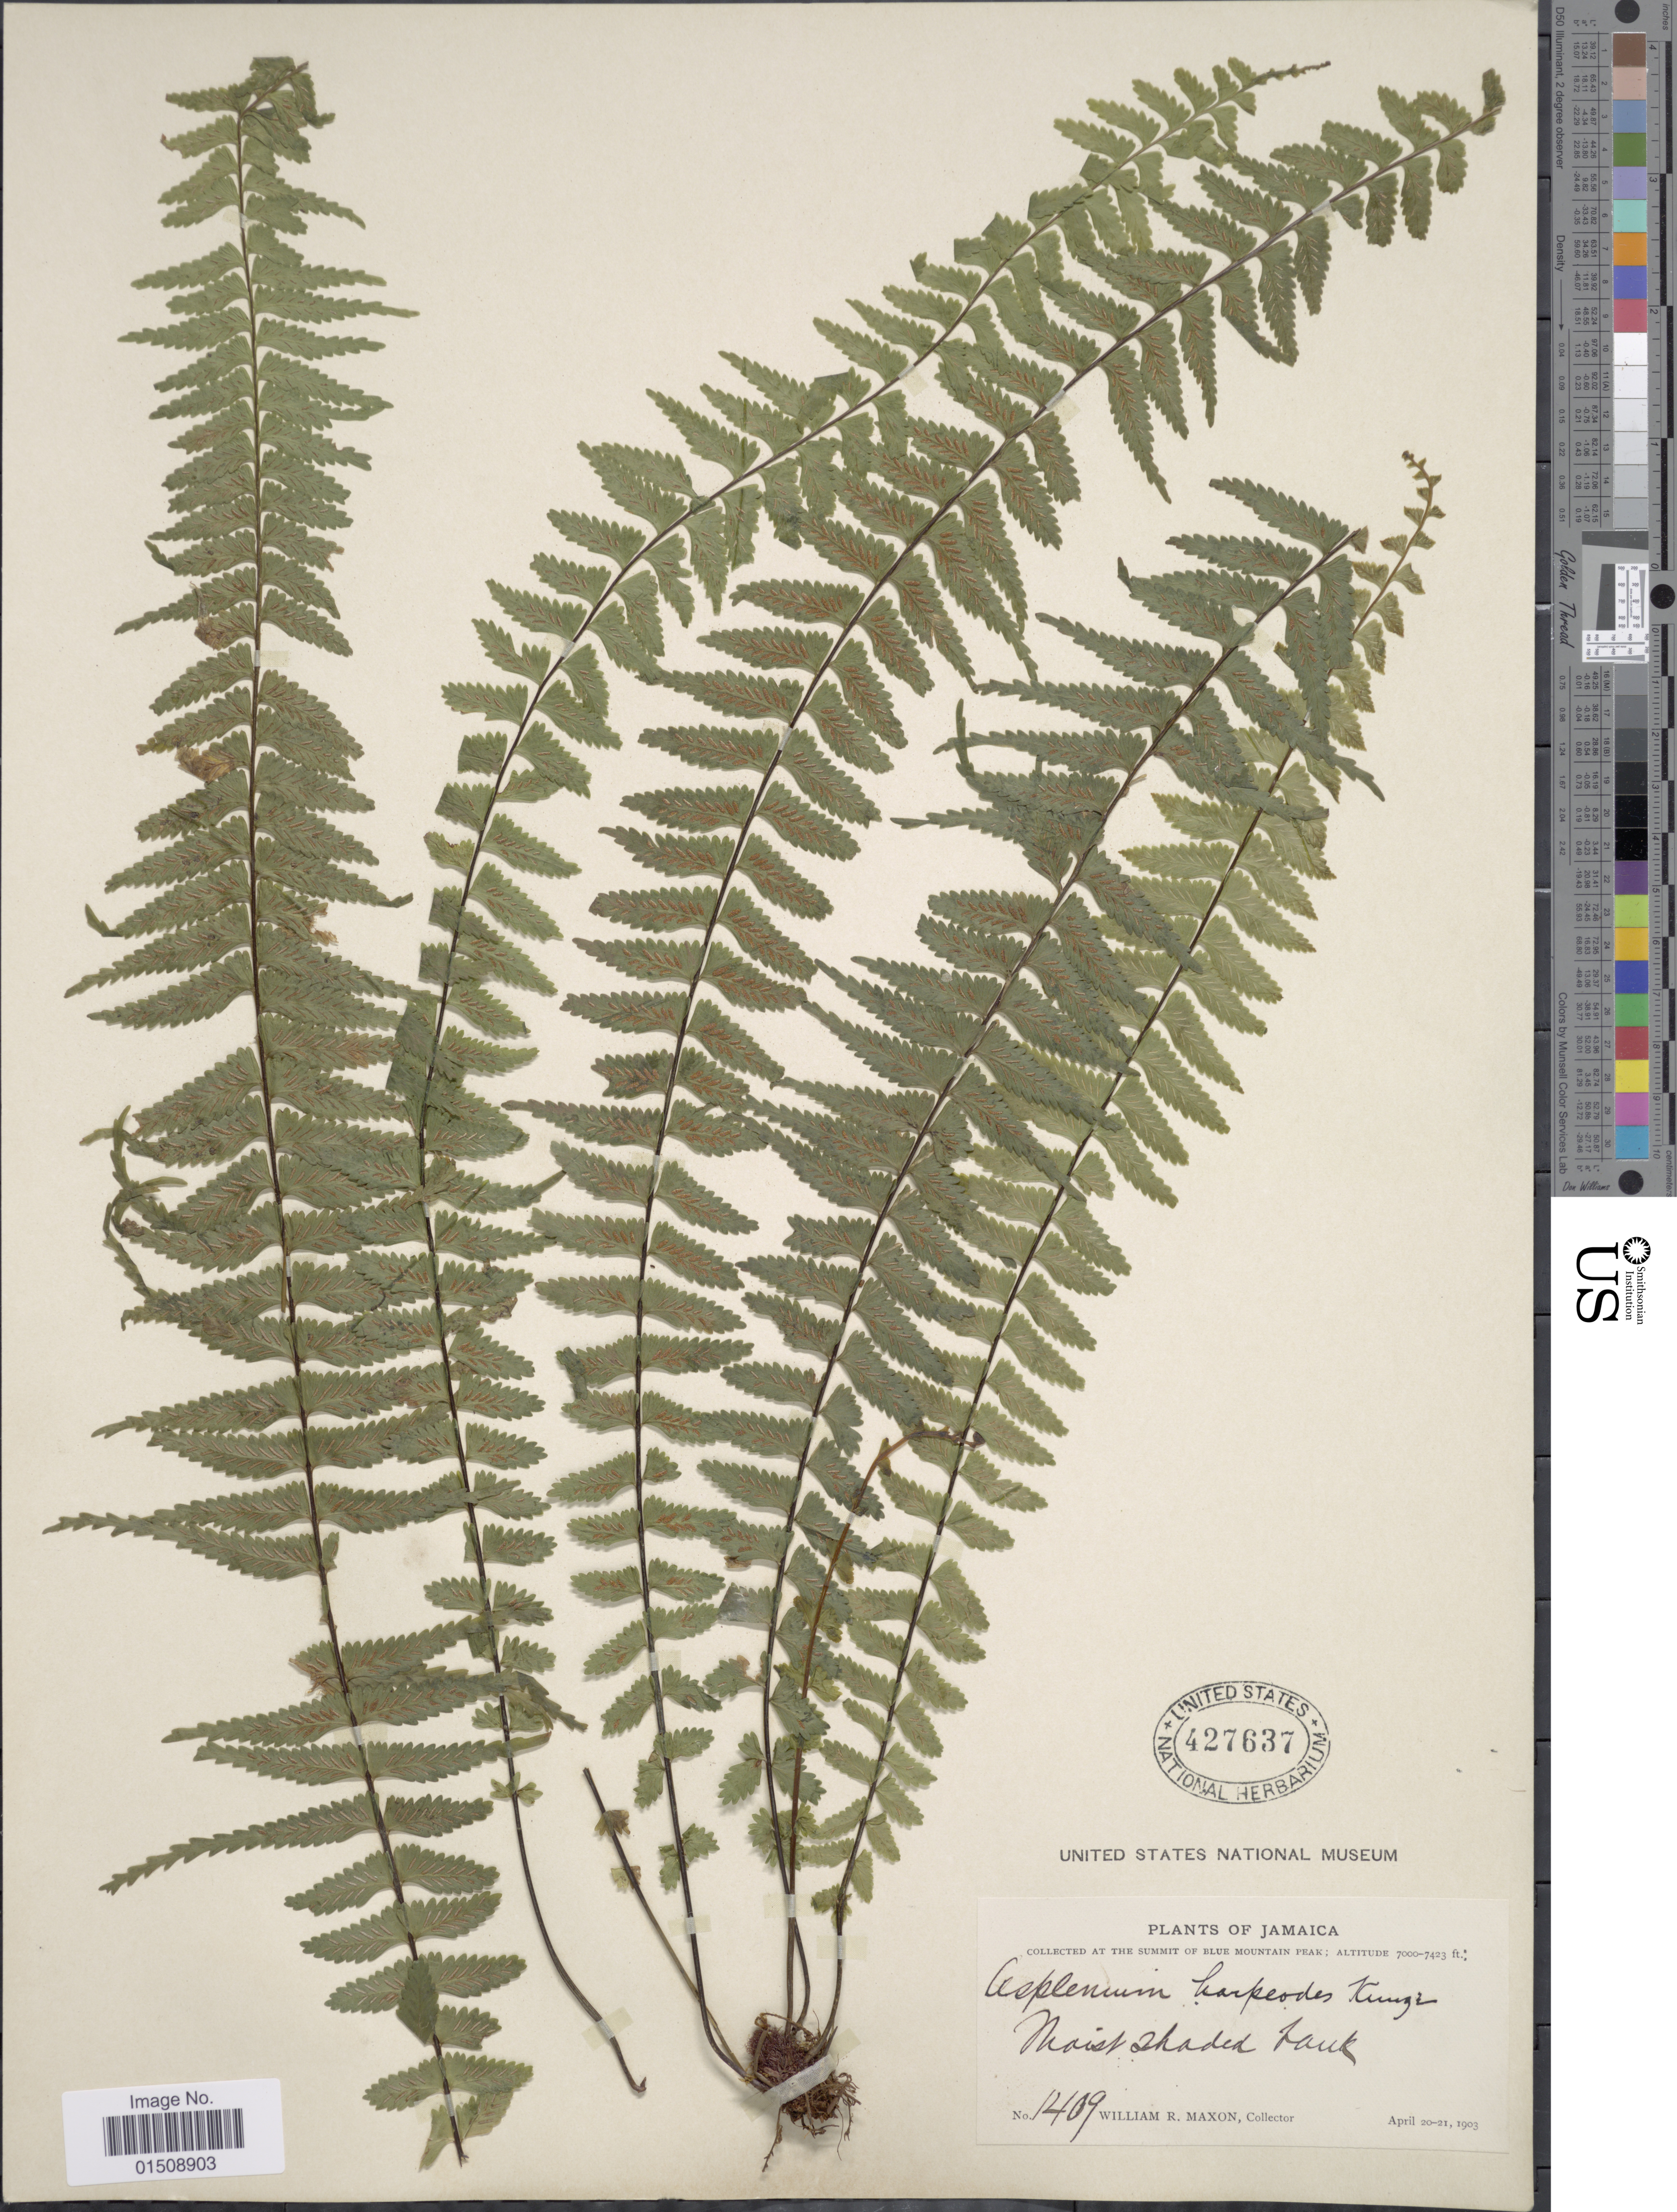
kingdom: Plantae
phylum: Tracheophyta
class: Polypodiopsida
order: Polypodiales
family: Aspleniaceae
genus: Asplenium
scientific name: Asplenium harpeodes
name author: Kunze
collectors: W. R. Maxon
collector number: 1409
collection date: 1903-04-20/1903-04-21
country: Jamaica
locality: The summit of Blue Mountain Peak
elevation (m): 2134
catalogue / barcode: US 427637